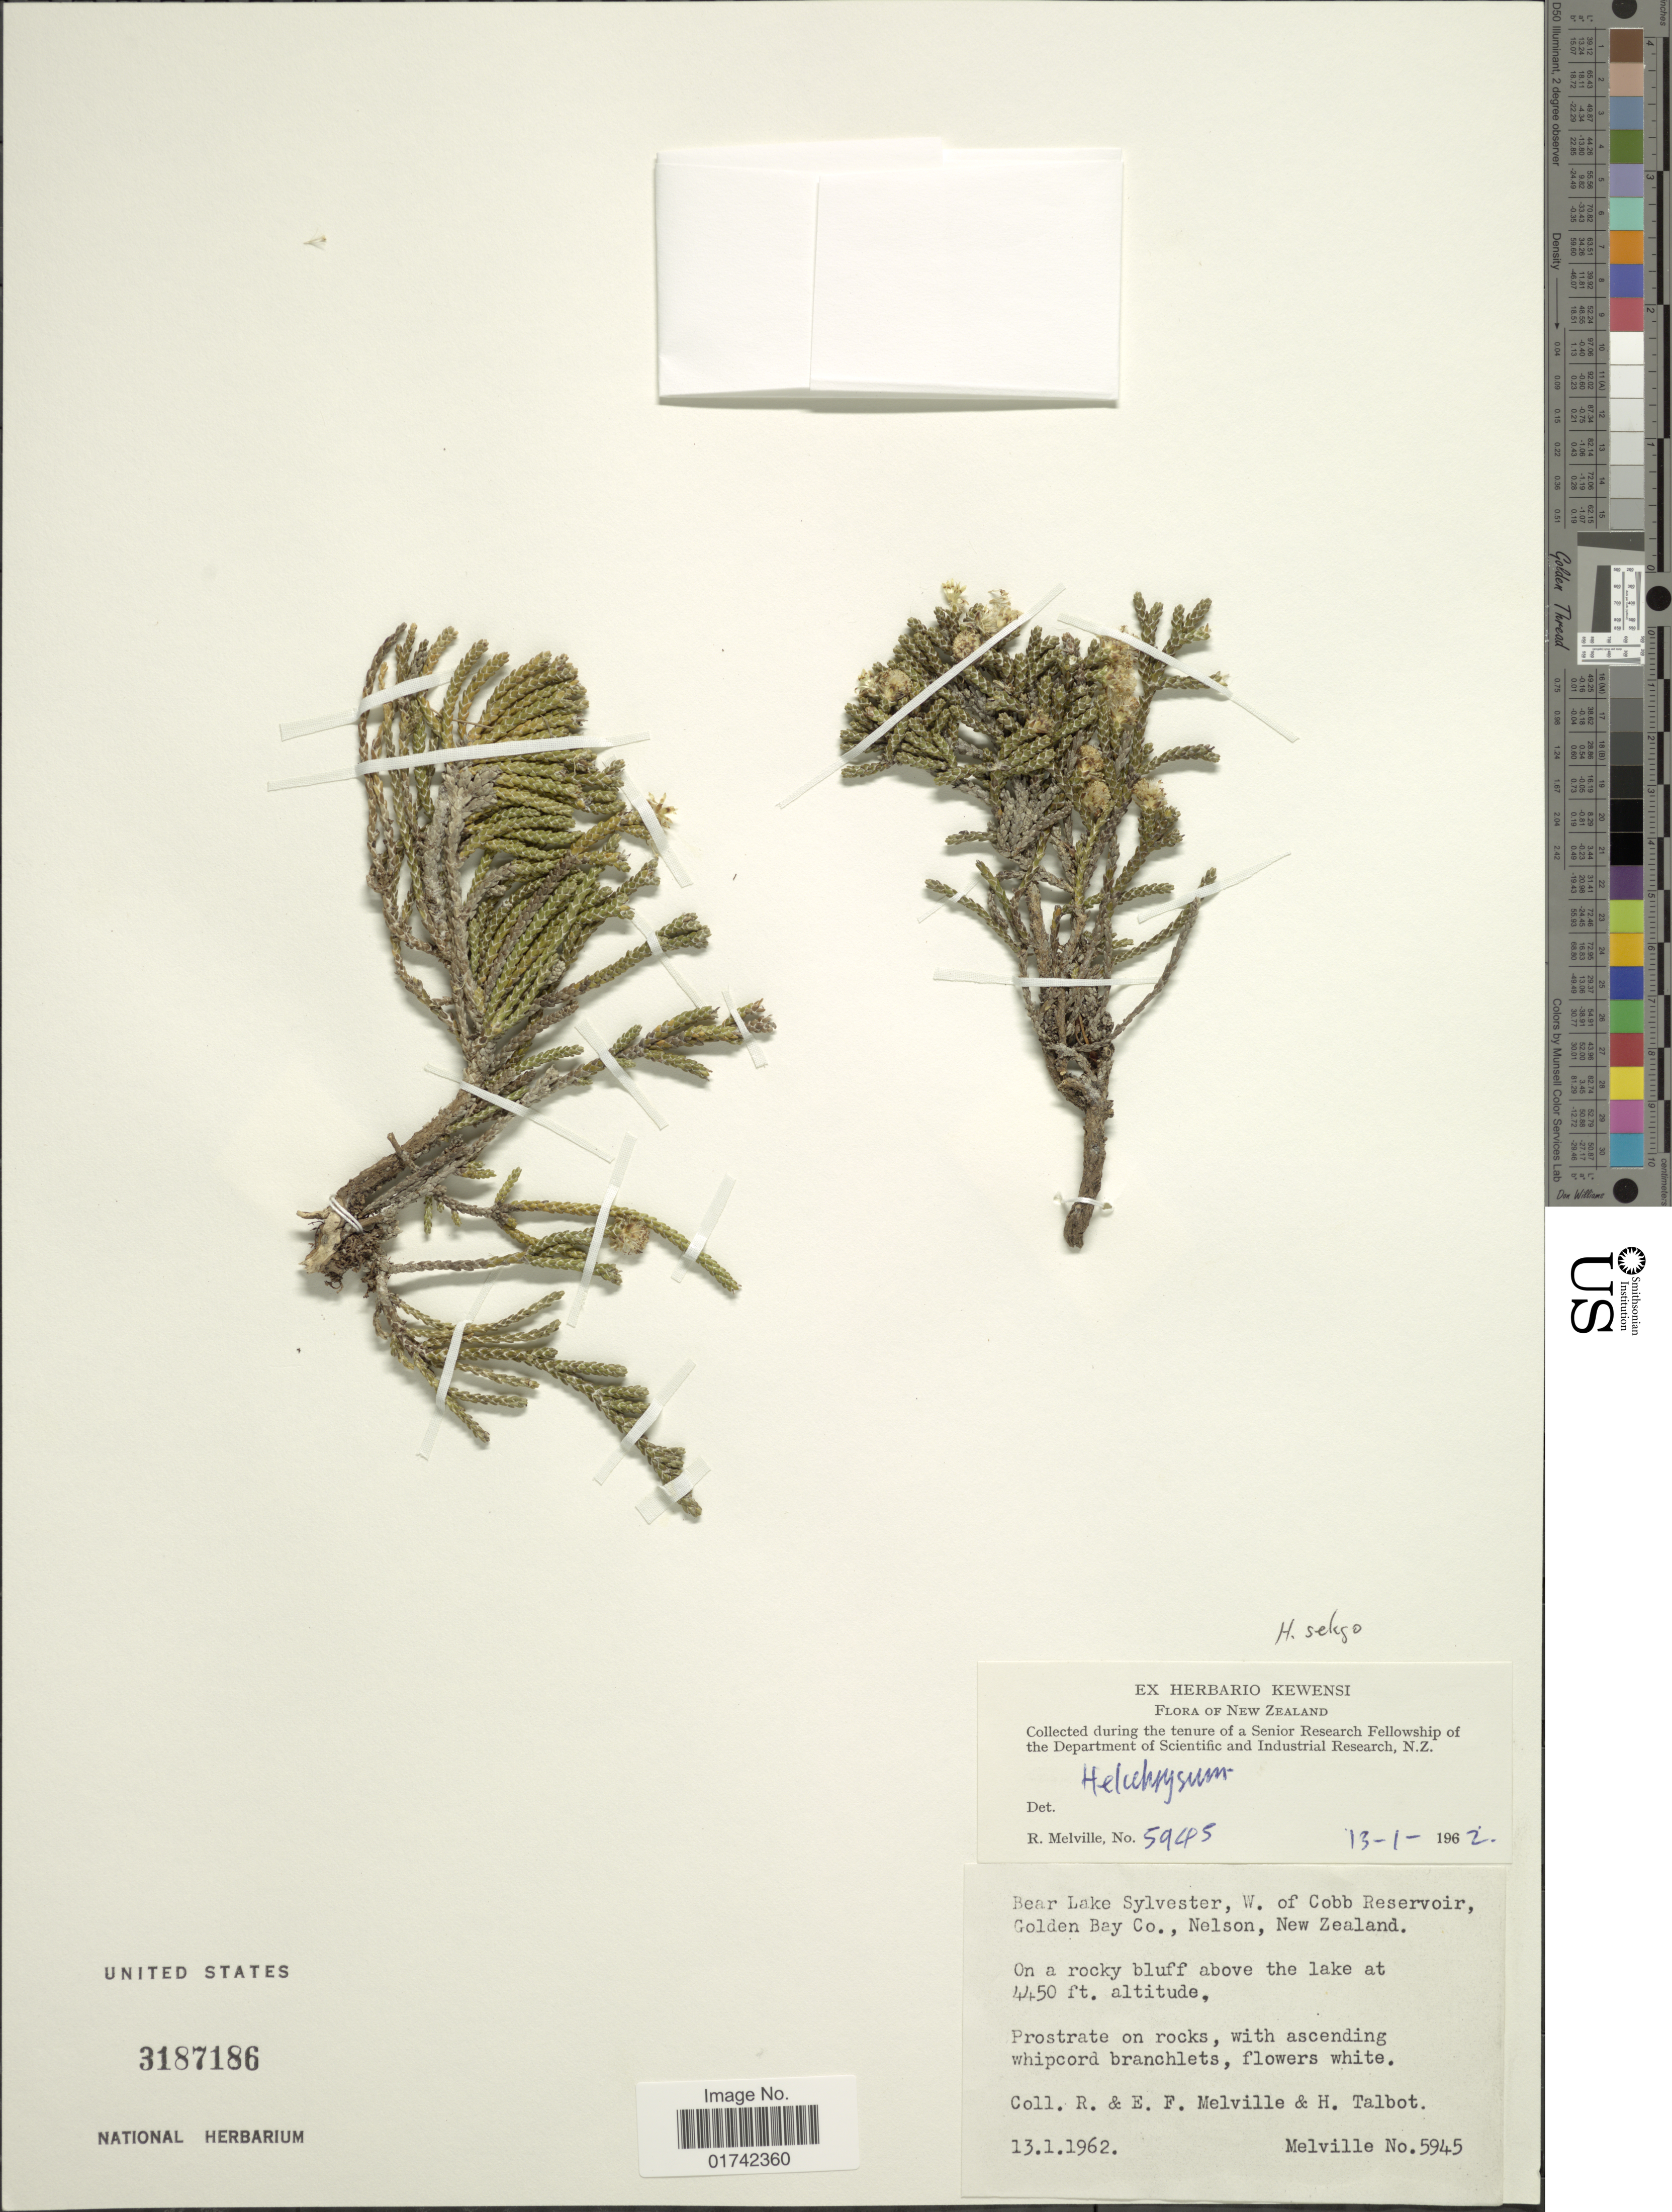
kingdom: Plantae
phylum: Tracheophyta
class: Magnoliopsida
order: Asterales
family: Asteraceae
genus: Helichrysum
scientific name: Helichrysum selago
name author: Benth. & Hook. f. ex Kirk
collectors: R. Melville, E. Melville & H. Talbot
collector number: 5945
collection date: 1962-01-13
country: New Zealand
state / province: Nelson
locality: Bear Lake Sylvester, W. of Cobb Reservoir, Golden Bay Co.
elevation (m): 1356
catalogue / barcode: US 3187186